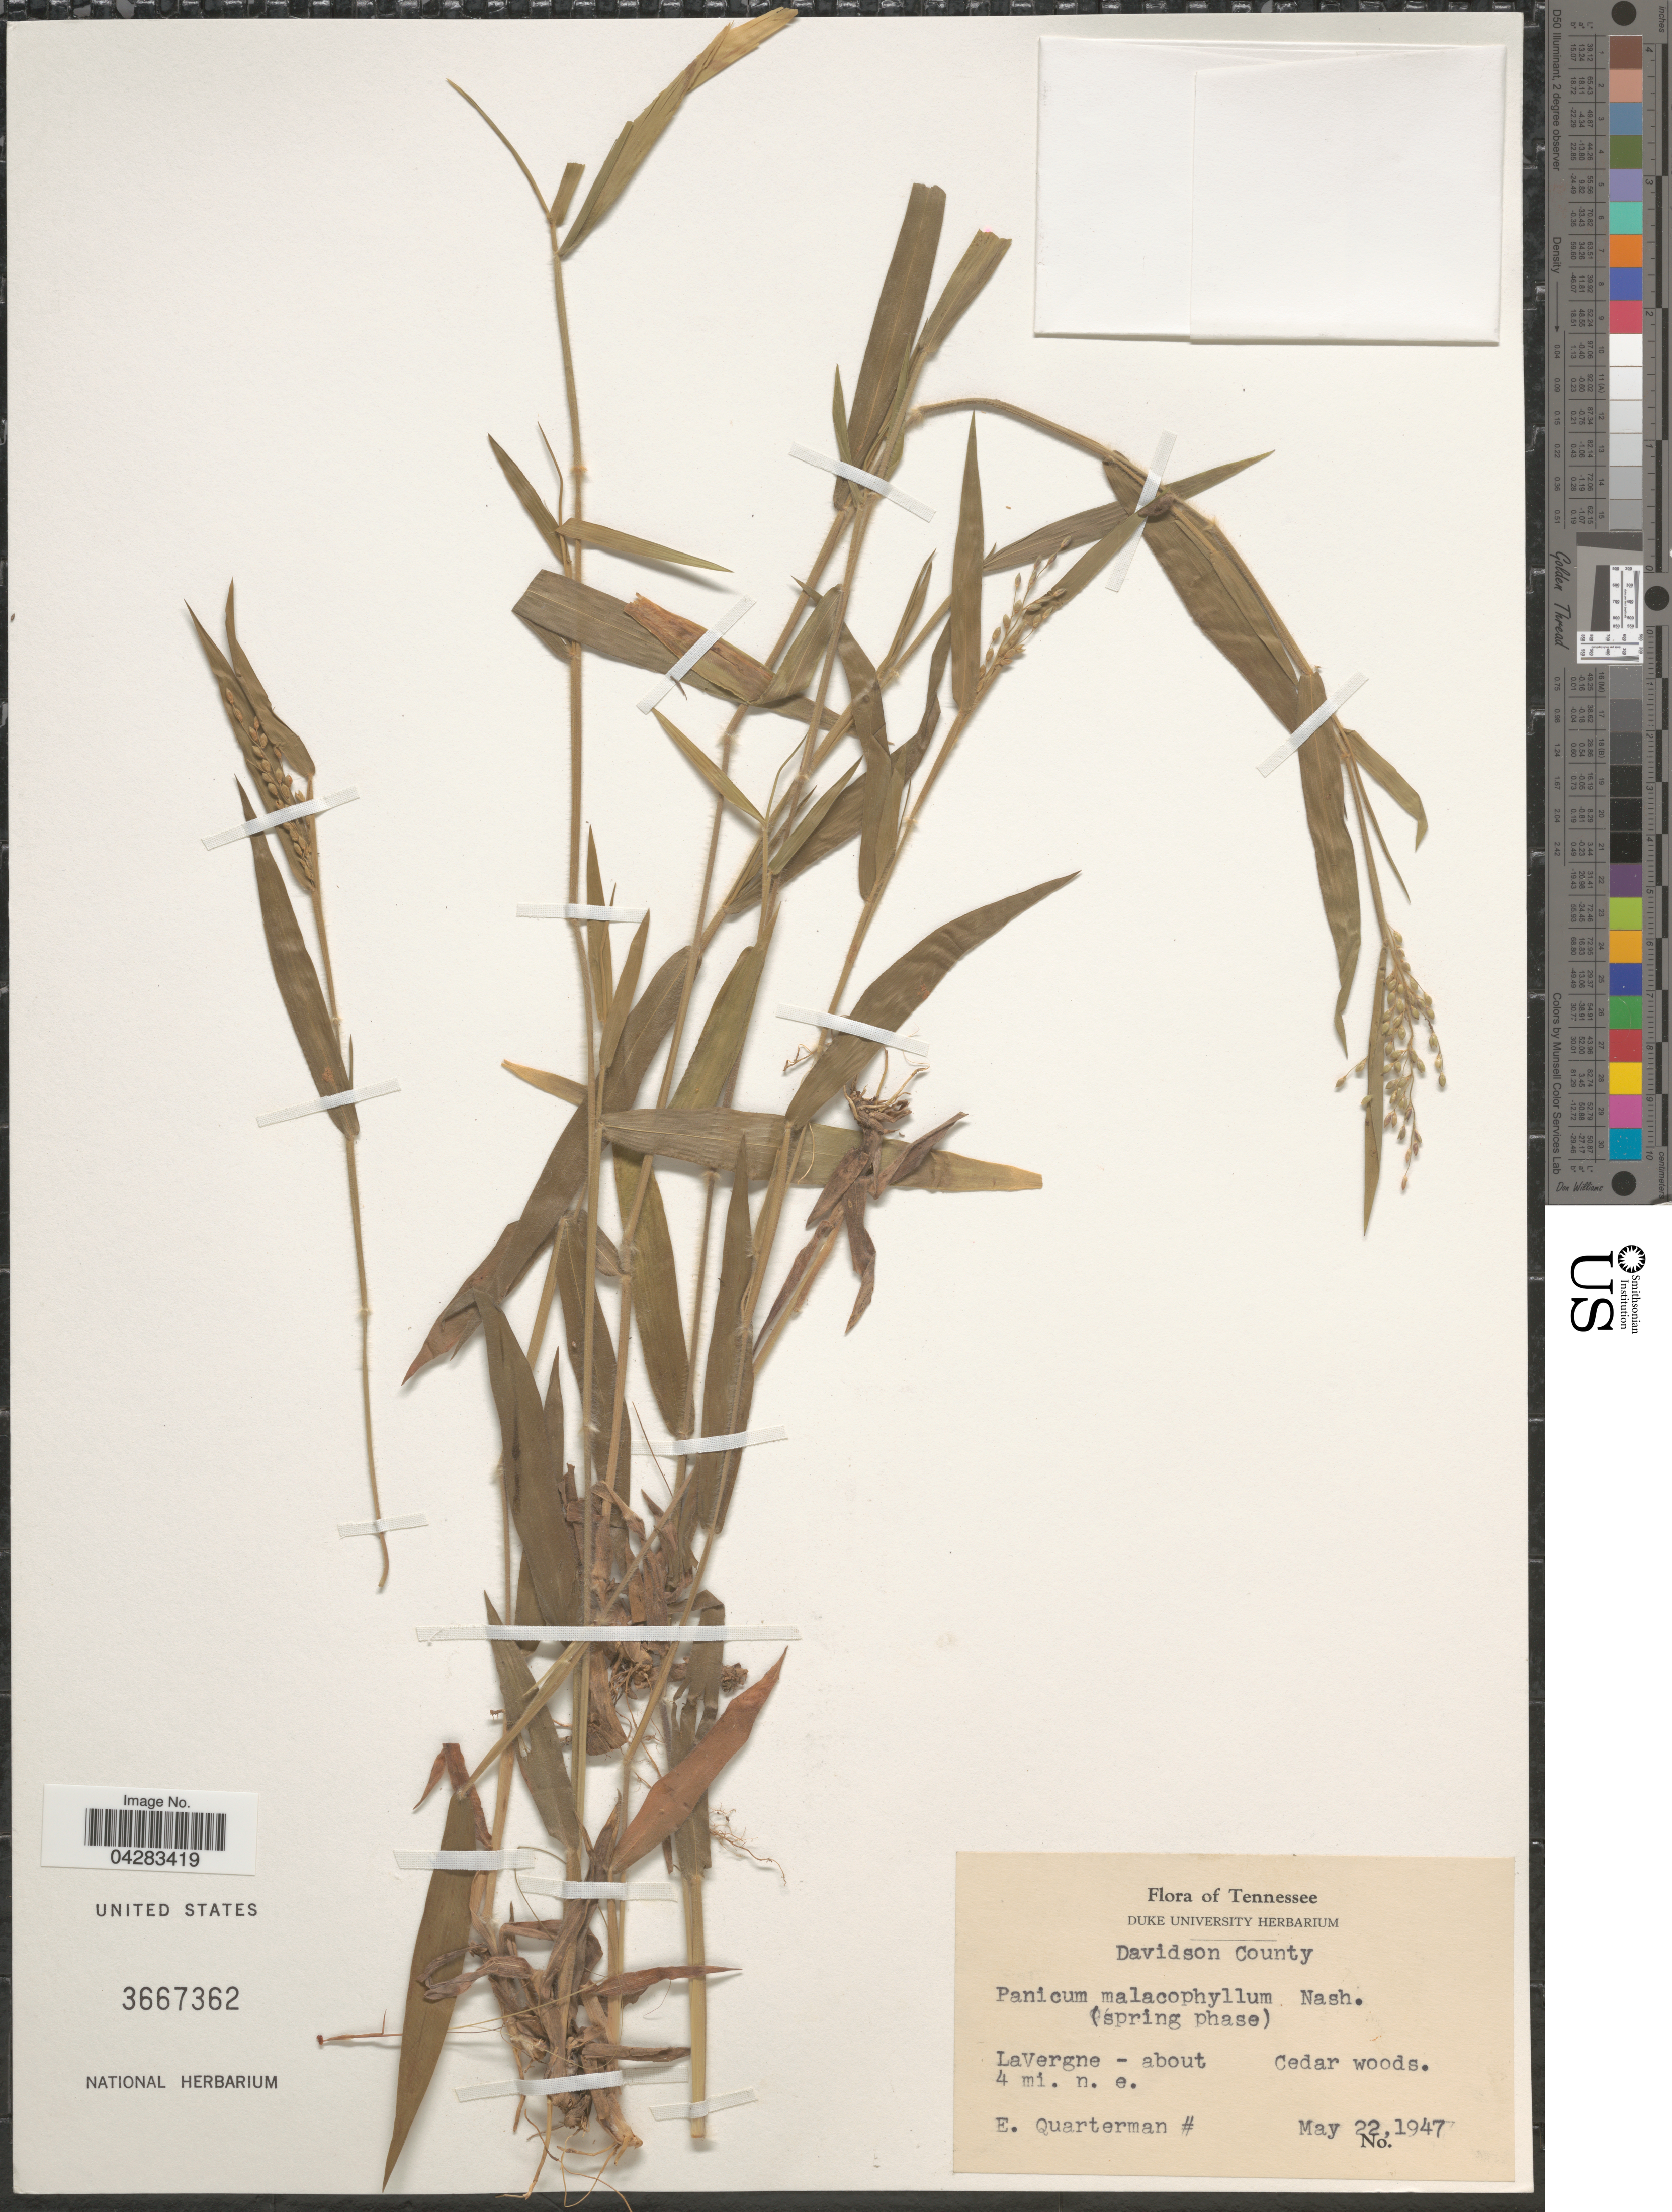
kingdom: Plantae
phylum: Tracheophyta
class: Liliopsida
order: Poales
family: Poaceae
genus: Dichanthelium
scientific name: Dichanthelium malacophyllum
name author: (Nash) Gould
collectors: E. Quarterman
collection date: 1947-05-22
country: United States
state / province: Tennessee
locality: Davidson County. LaVergne - about 4 mi. n. e. Cedar woods.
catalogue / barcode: US 3667362